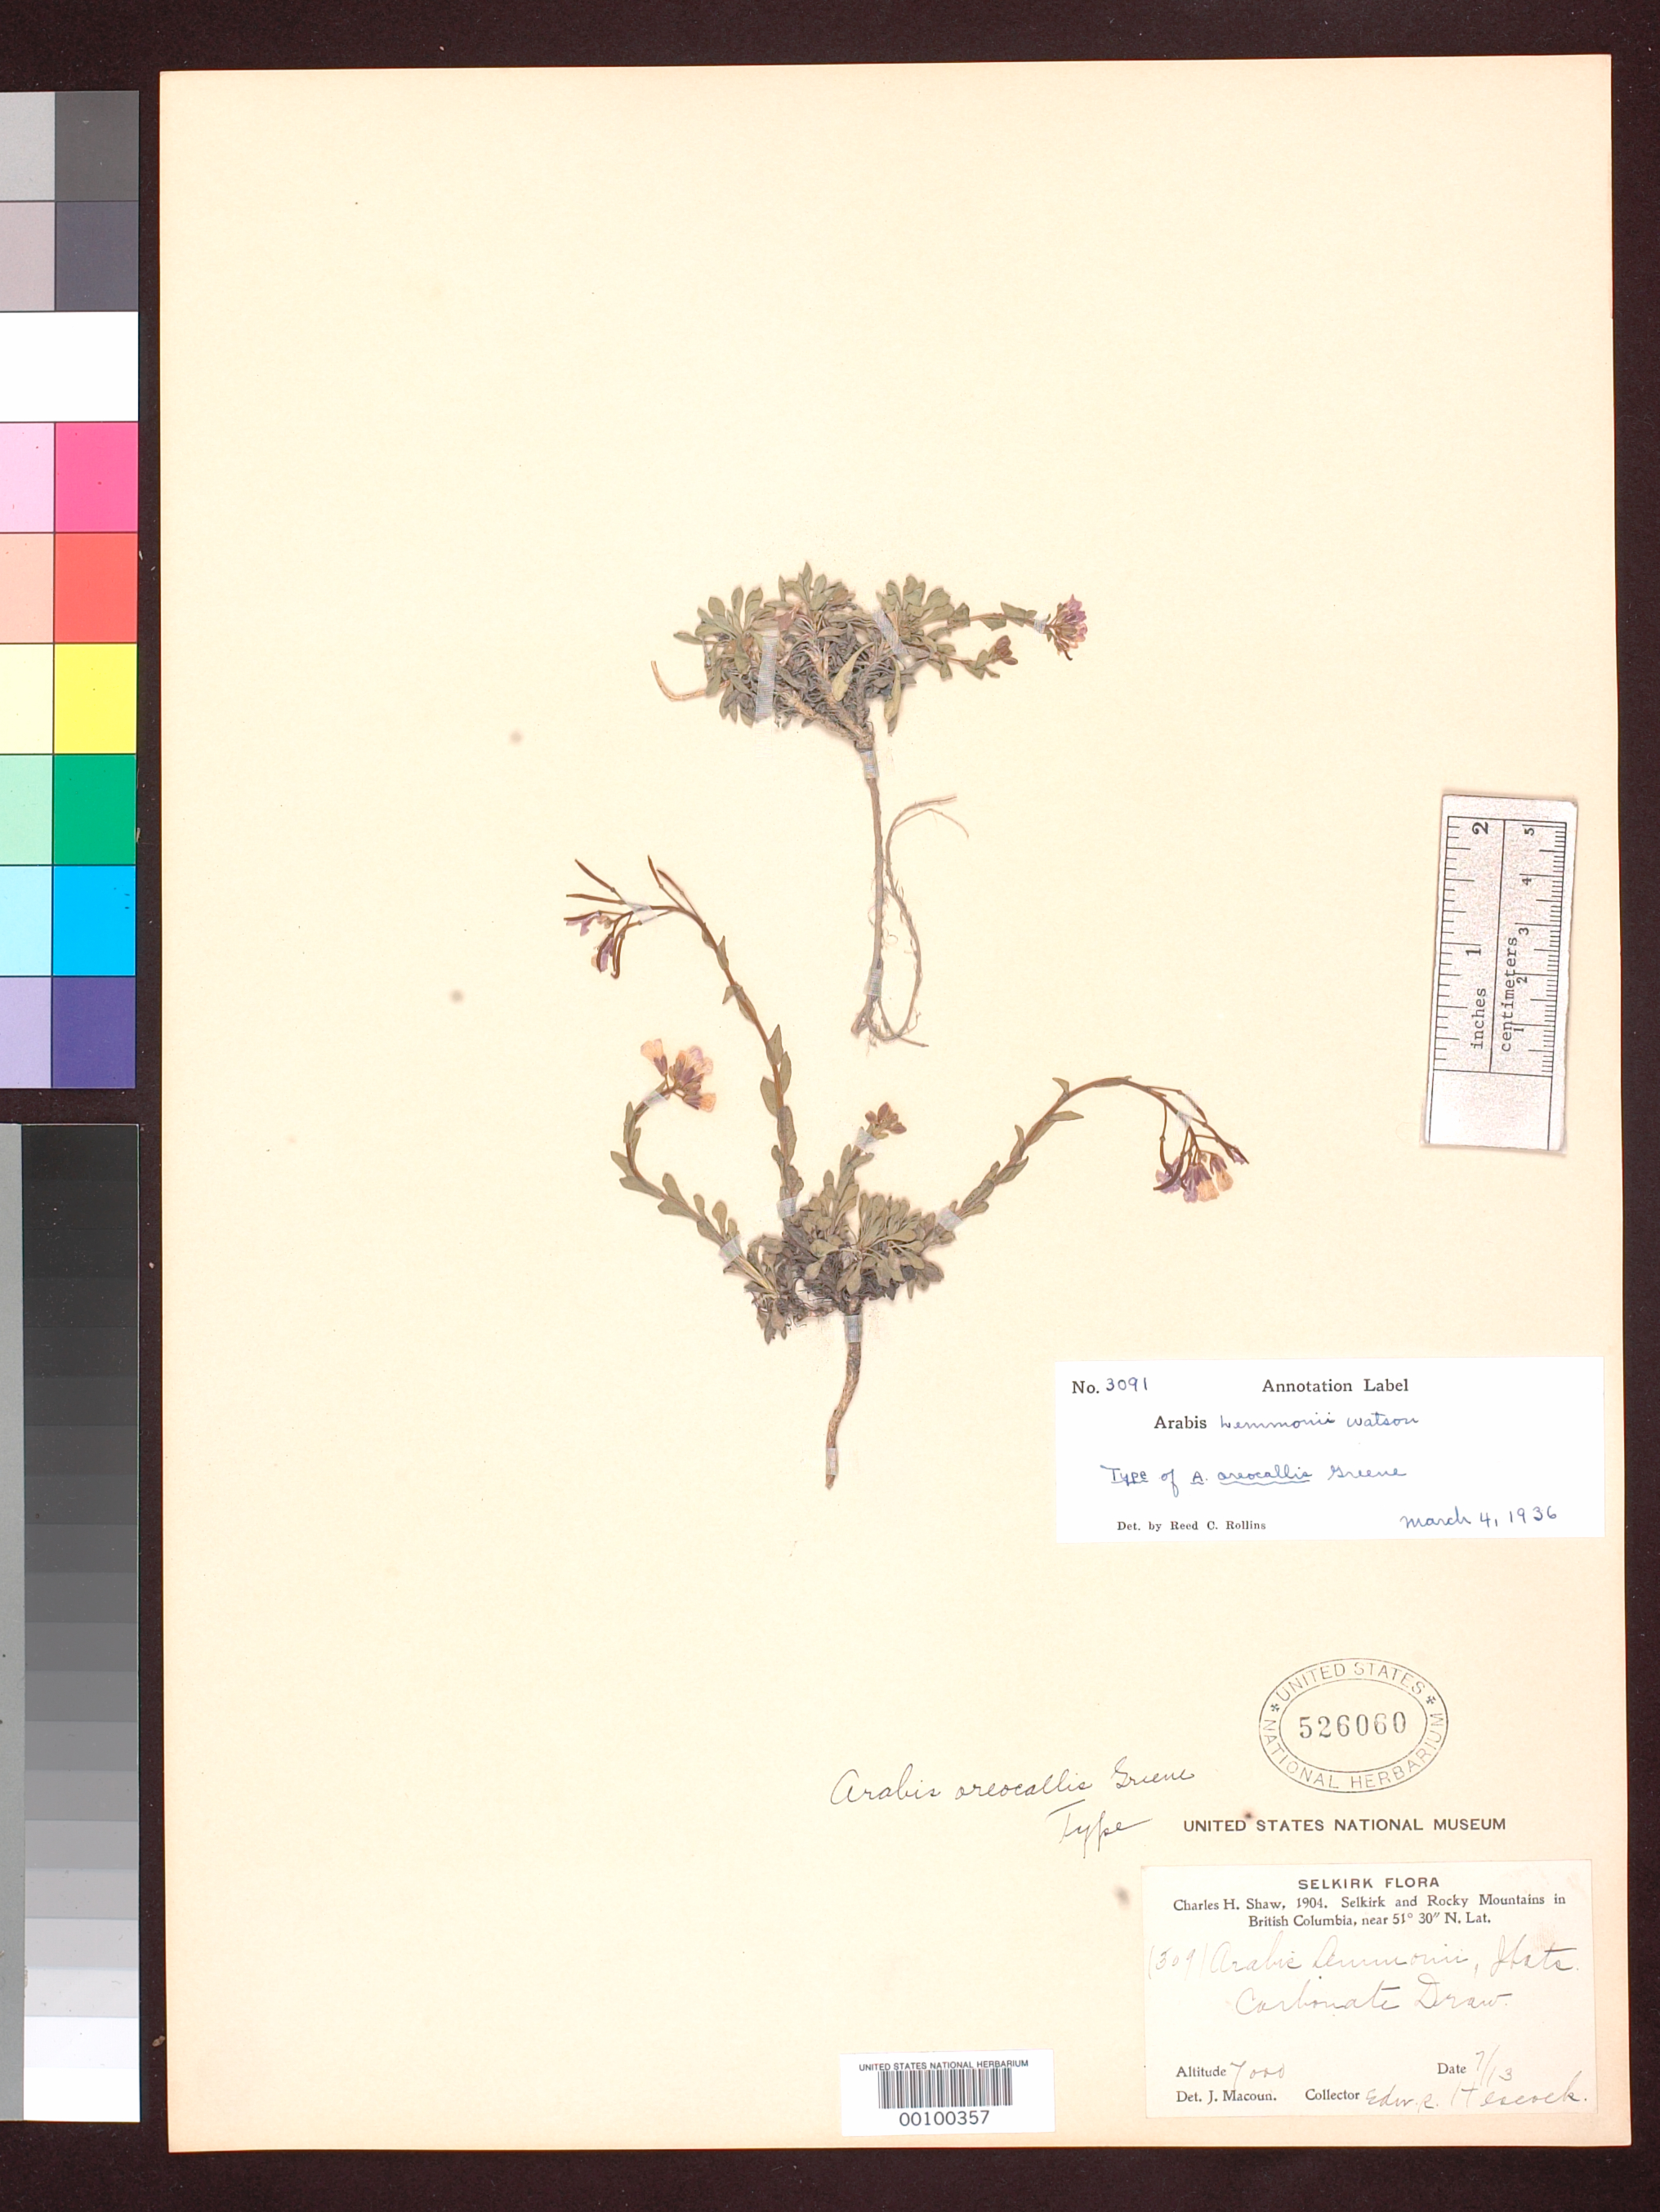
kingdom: Plantae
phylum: Tracheophyta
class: Magnoliopsida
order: Brassicales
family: Brassicaceae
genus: Arabis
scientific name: Arabis oreocallis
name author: Greene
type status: Possible Type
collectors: E. Heacock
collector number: Shaw 309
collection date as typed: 13 Jul 1904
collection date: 1904-07-13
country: Canada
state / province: British Columbia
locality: Selkirk & Rocky Mts., Carbonate Draw.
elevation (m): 2134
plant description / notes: Typification ambiguous; protologue, "Collected in the Selkirk and Rocky Mountains, B.C., at 7,000 feet, by C.H. Shaw, July, 1904." This specimen, Heacock [apparently collected for Shaw] 309, annotated as "type" of Oreocallis oreocallis Greene (by Greene? also by R.C. Rollins 1936) but annotated "NOT type collection" by M. Windham & I.A. Al-Shehbaz (2005) who cite Shaw 315 as the type collection (2007).; Annotated as "Boechera oreocallis (Greene) Windham & Al-Shehbaz, but combination not published and Arabis oreocallis cited as synonym of Boechera lemmonii (S. Watson) W.A. Weber. See Windham & Al-Shehbaz 2007, Harvard Pap. Bot. 12: 245 (2007).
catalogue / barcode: US 526060